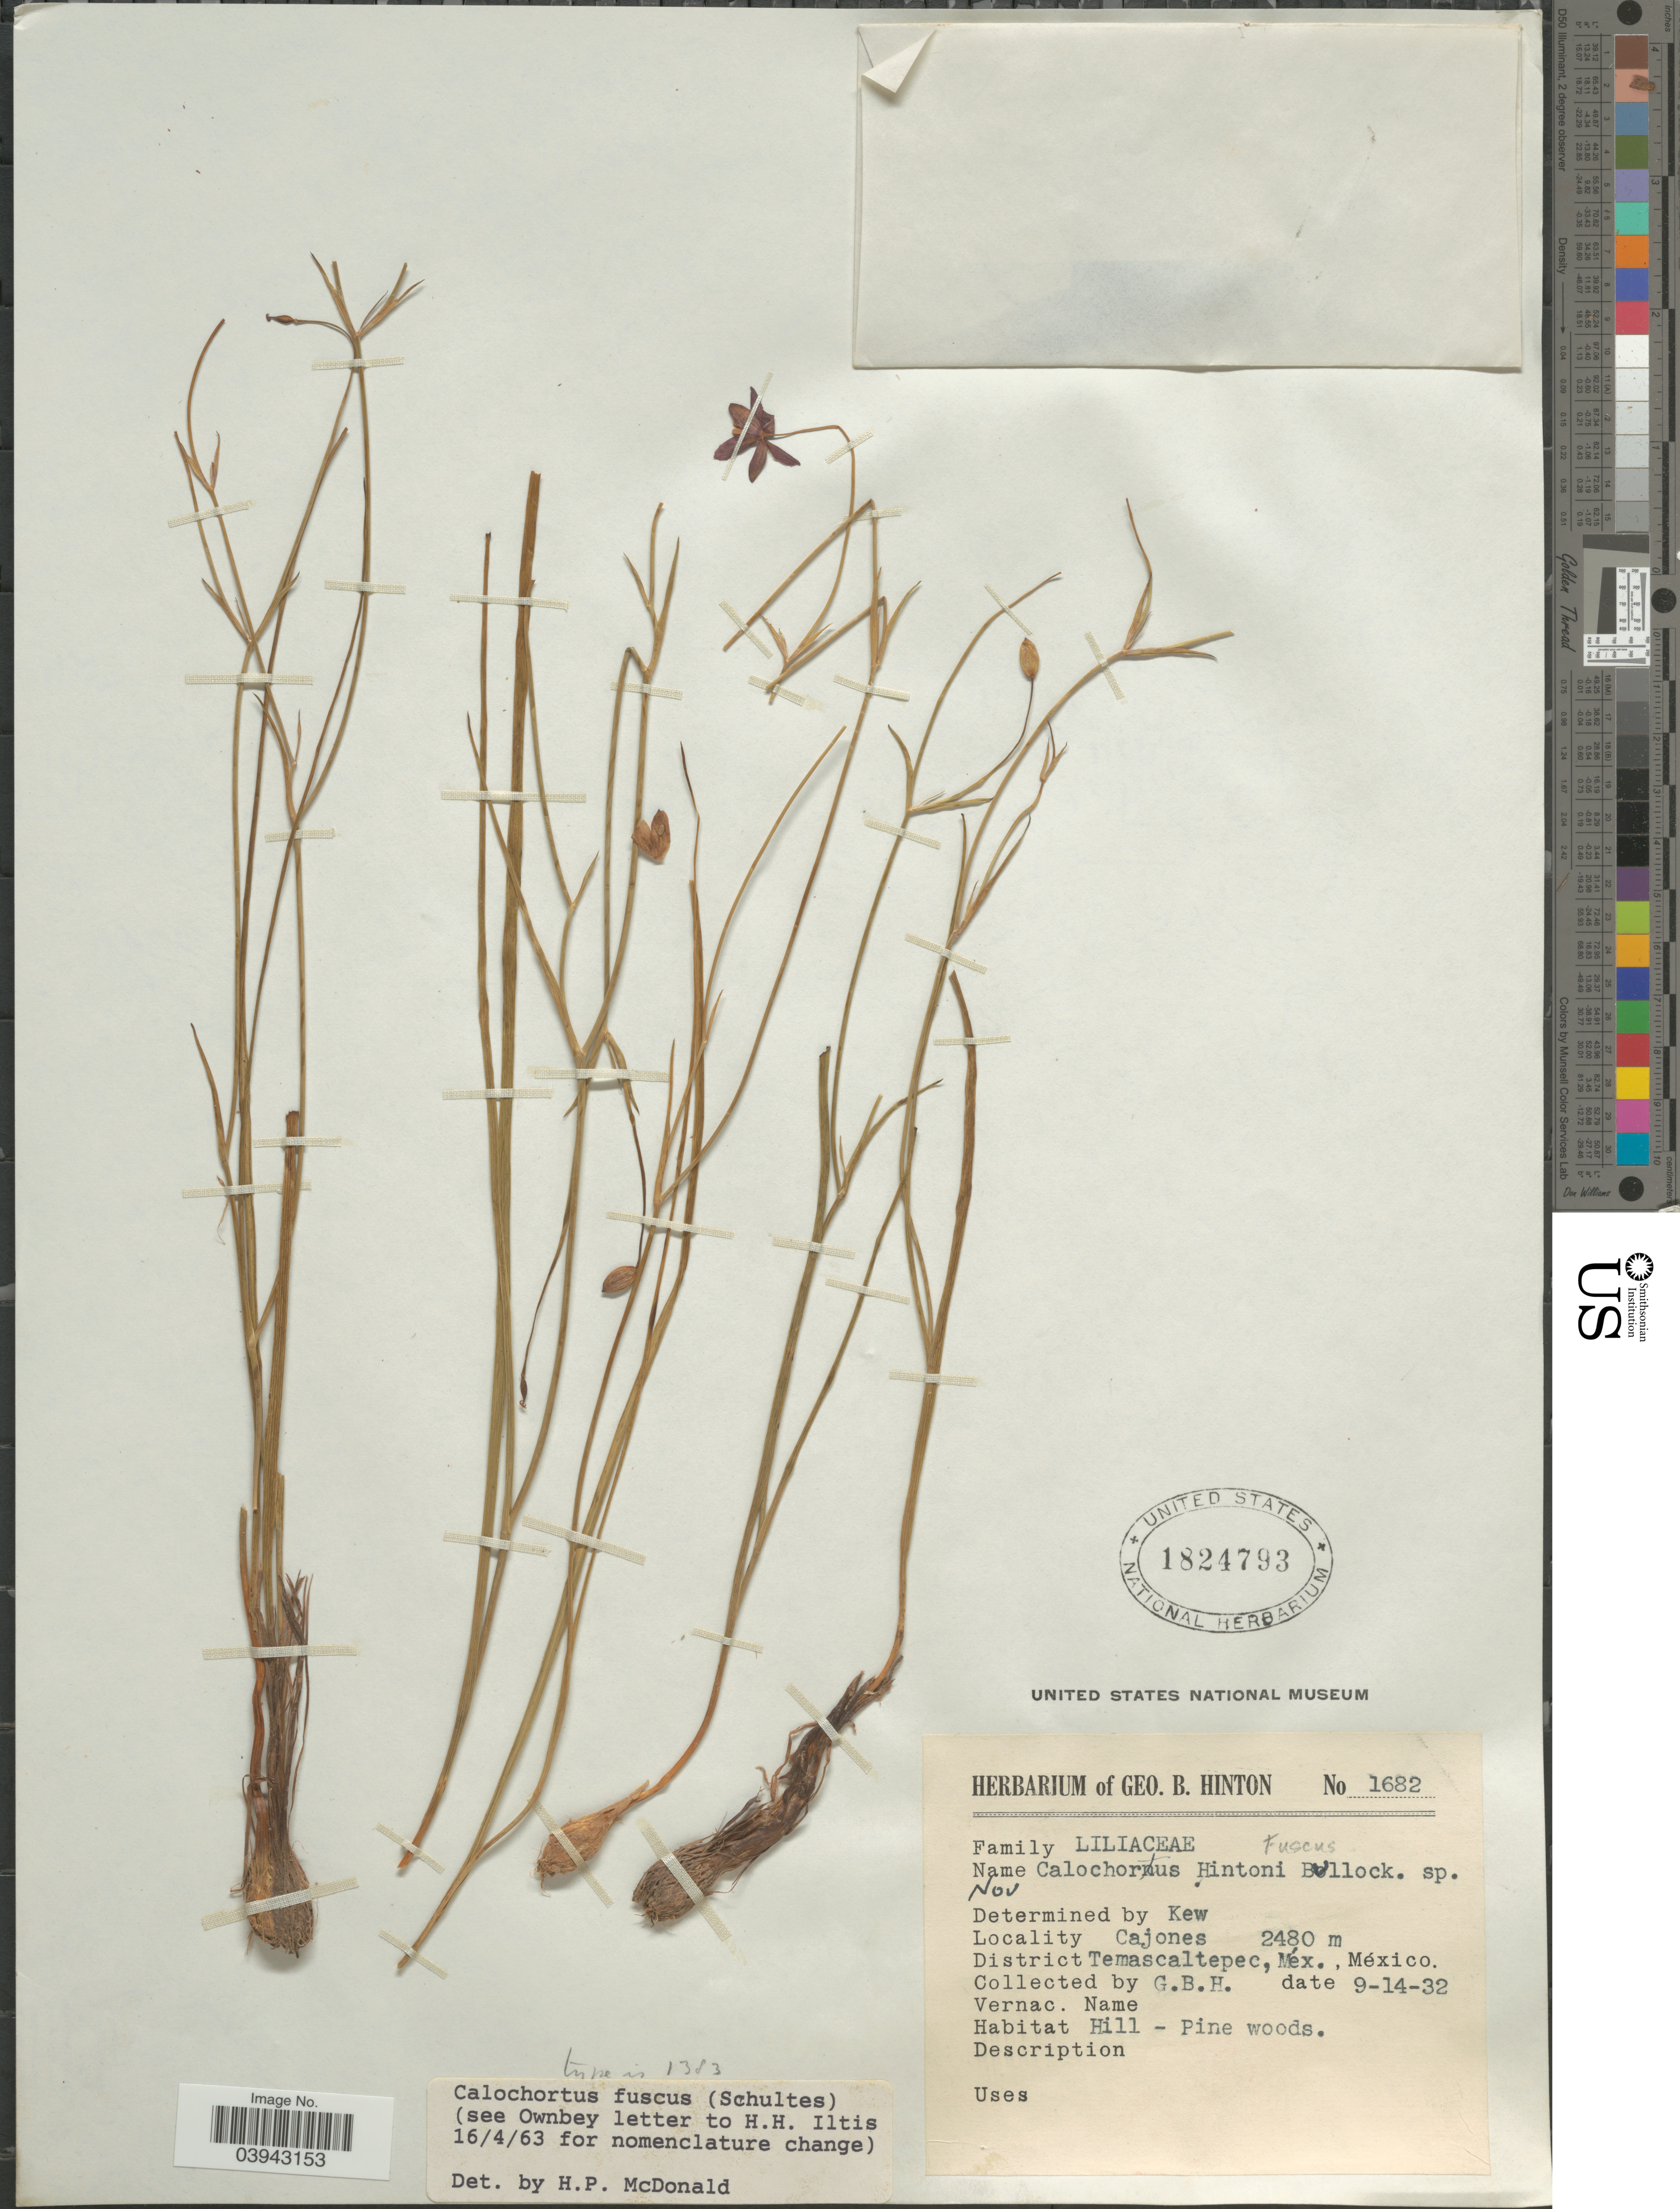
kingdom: Plantae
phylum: Tracheophyta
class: Liliopsida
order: Liliales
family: Liliaceae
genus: Calochortus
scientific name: Calochortus fuscus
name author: Schult. f.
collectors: G. B. Hinton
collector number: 1682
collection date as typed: Transcribed d/m/y: 14/9/32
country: Mexico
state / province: México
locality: Cajones. District Temascaltepec.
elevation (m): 2480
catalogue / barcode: US 1824793